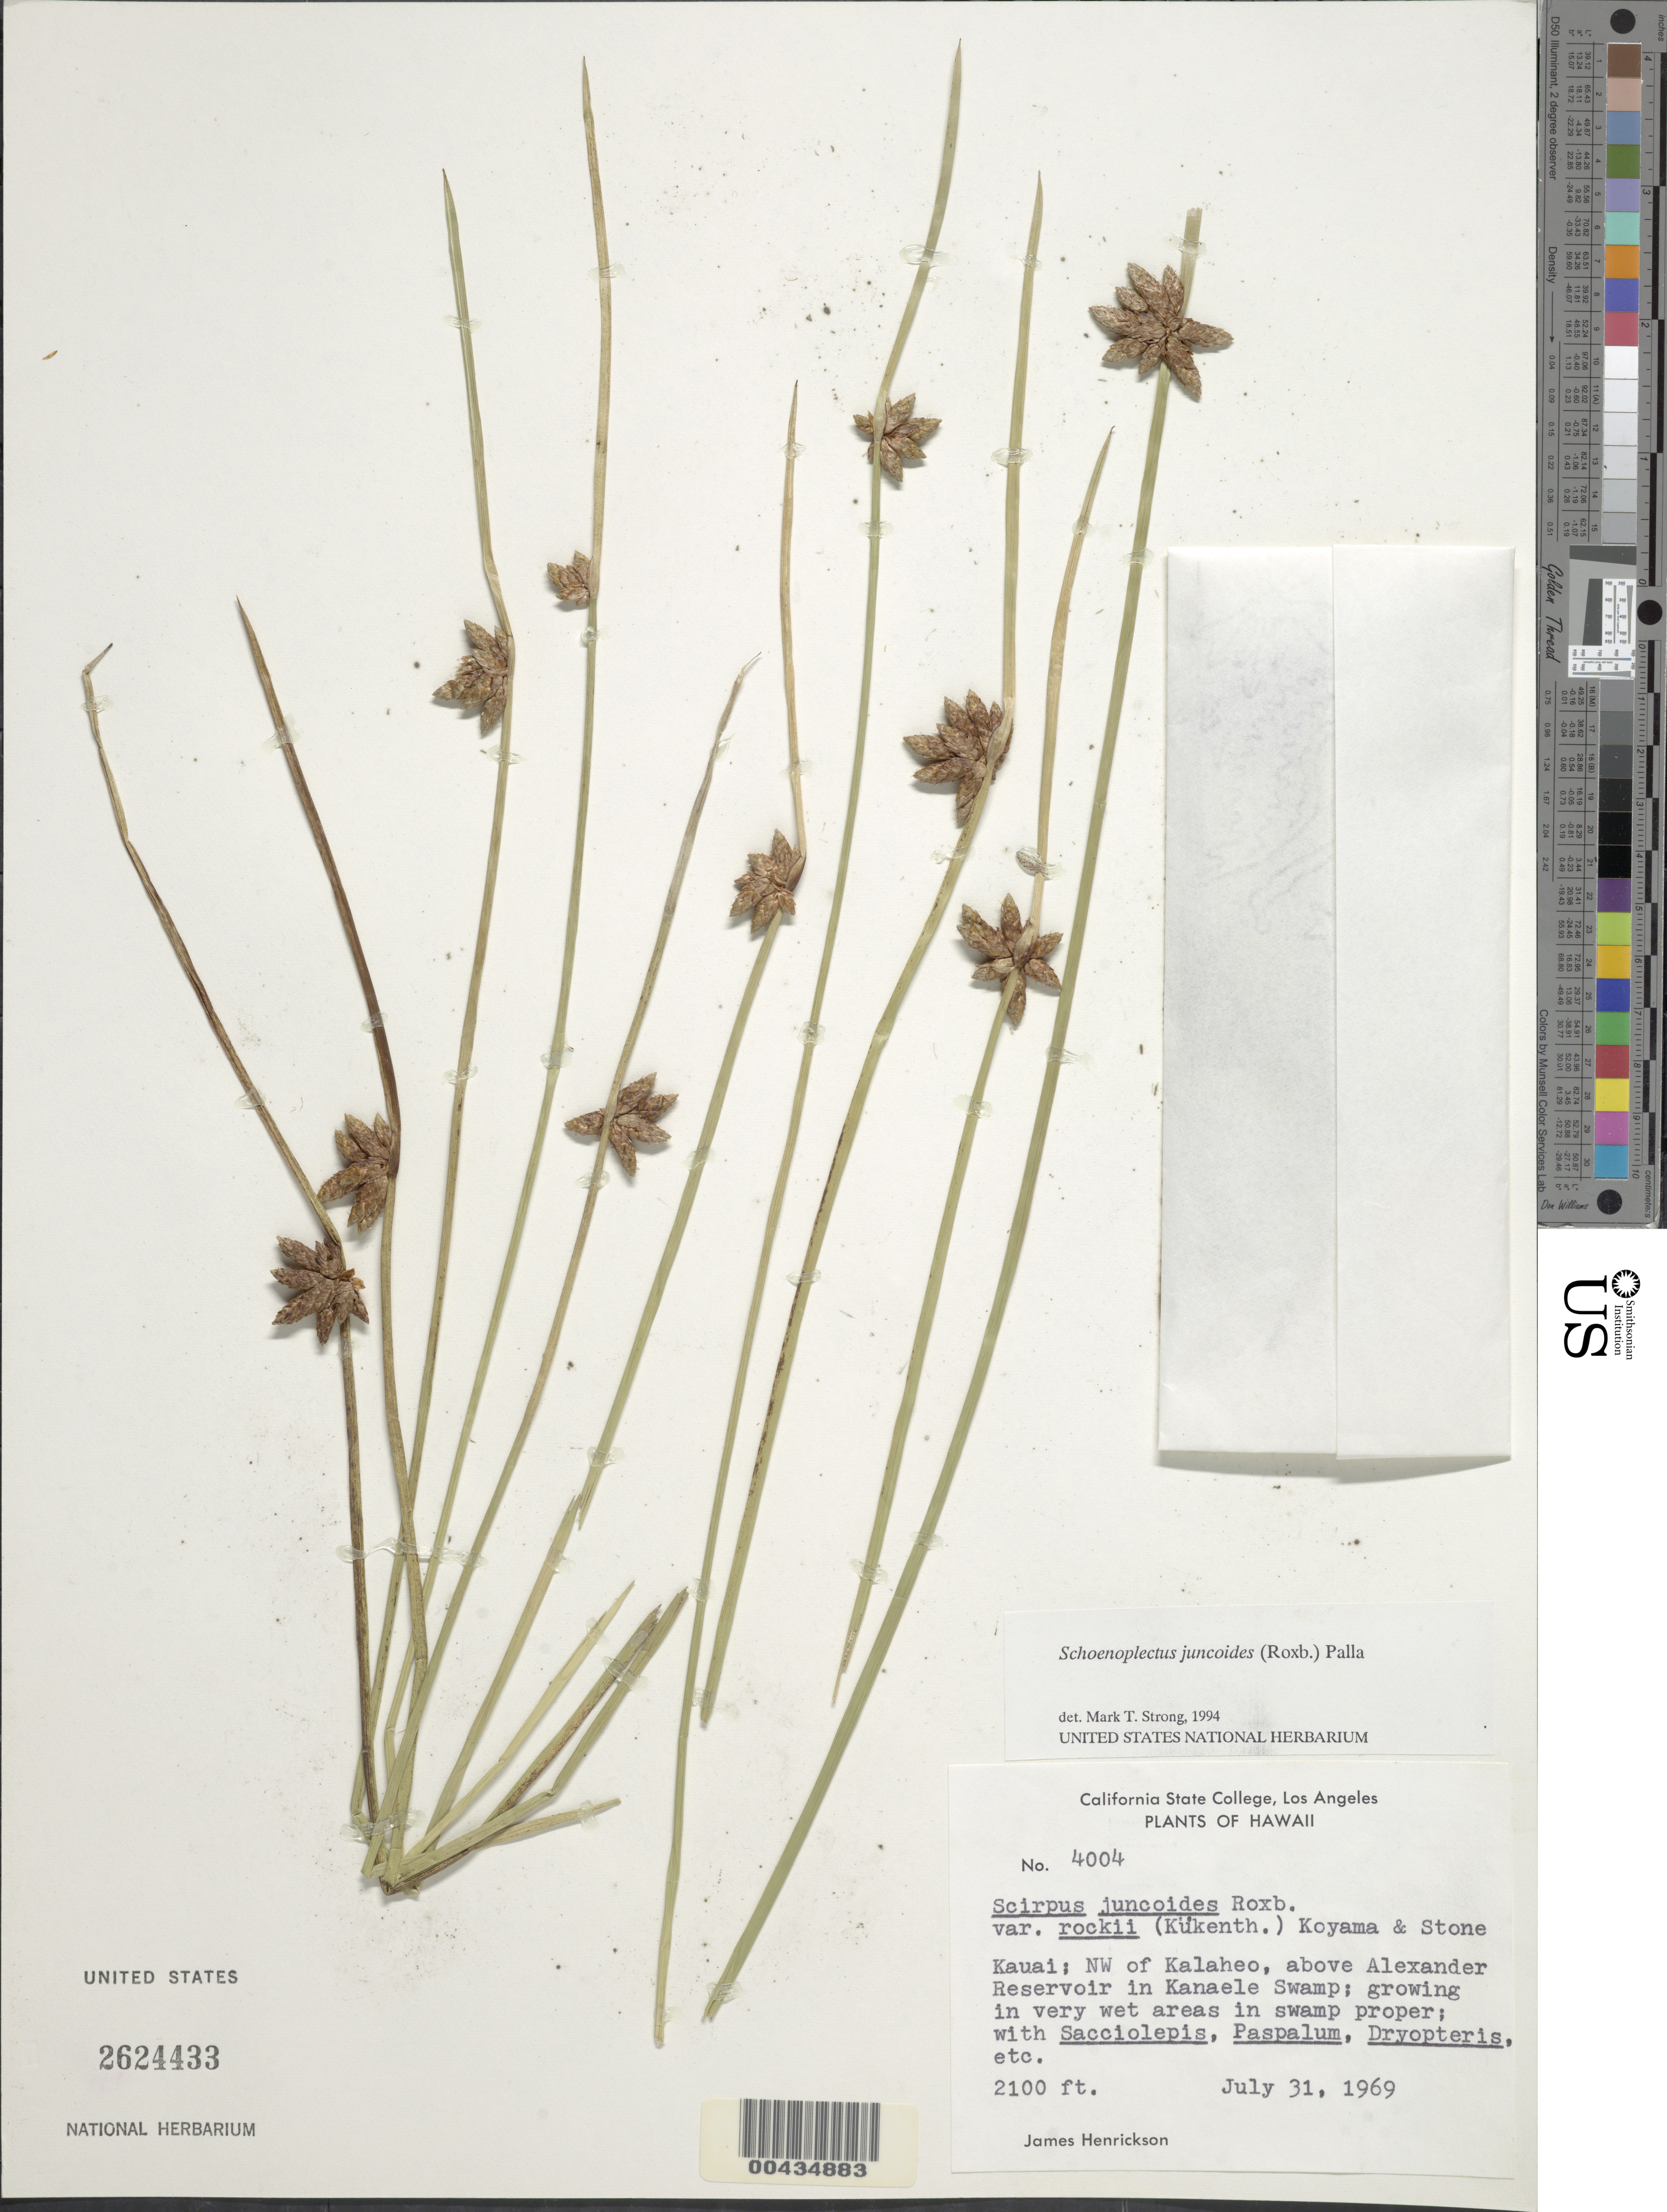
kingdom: Plantae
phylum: Tracheophyta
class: Liliopsida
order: Poales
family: Cyperaceae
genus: Schoenoplectiella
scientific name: Schoenoplectiella juncoides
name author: (Roxb.)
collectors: J. S. Henrickson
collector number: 4004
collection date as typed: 31 Jul 1969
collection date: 1969-07-31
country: United States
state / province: Hawaii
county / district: Kauai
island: Kaua'i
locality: NW of Kalaheo, above Alexander Reservoir in Kanaele Swamp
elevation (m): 640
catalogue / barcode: US 2624433